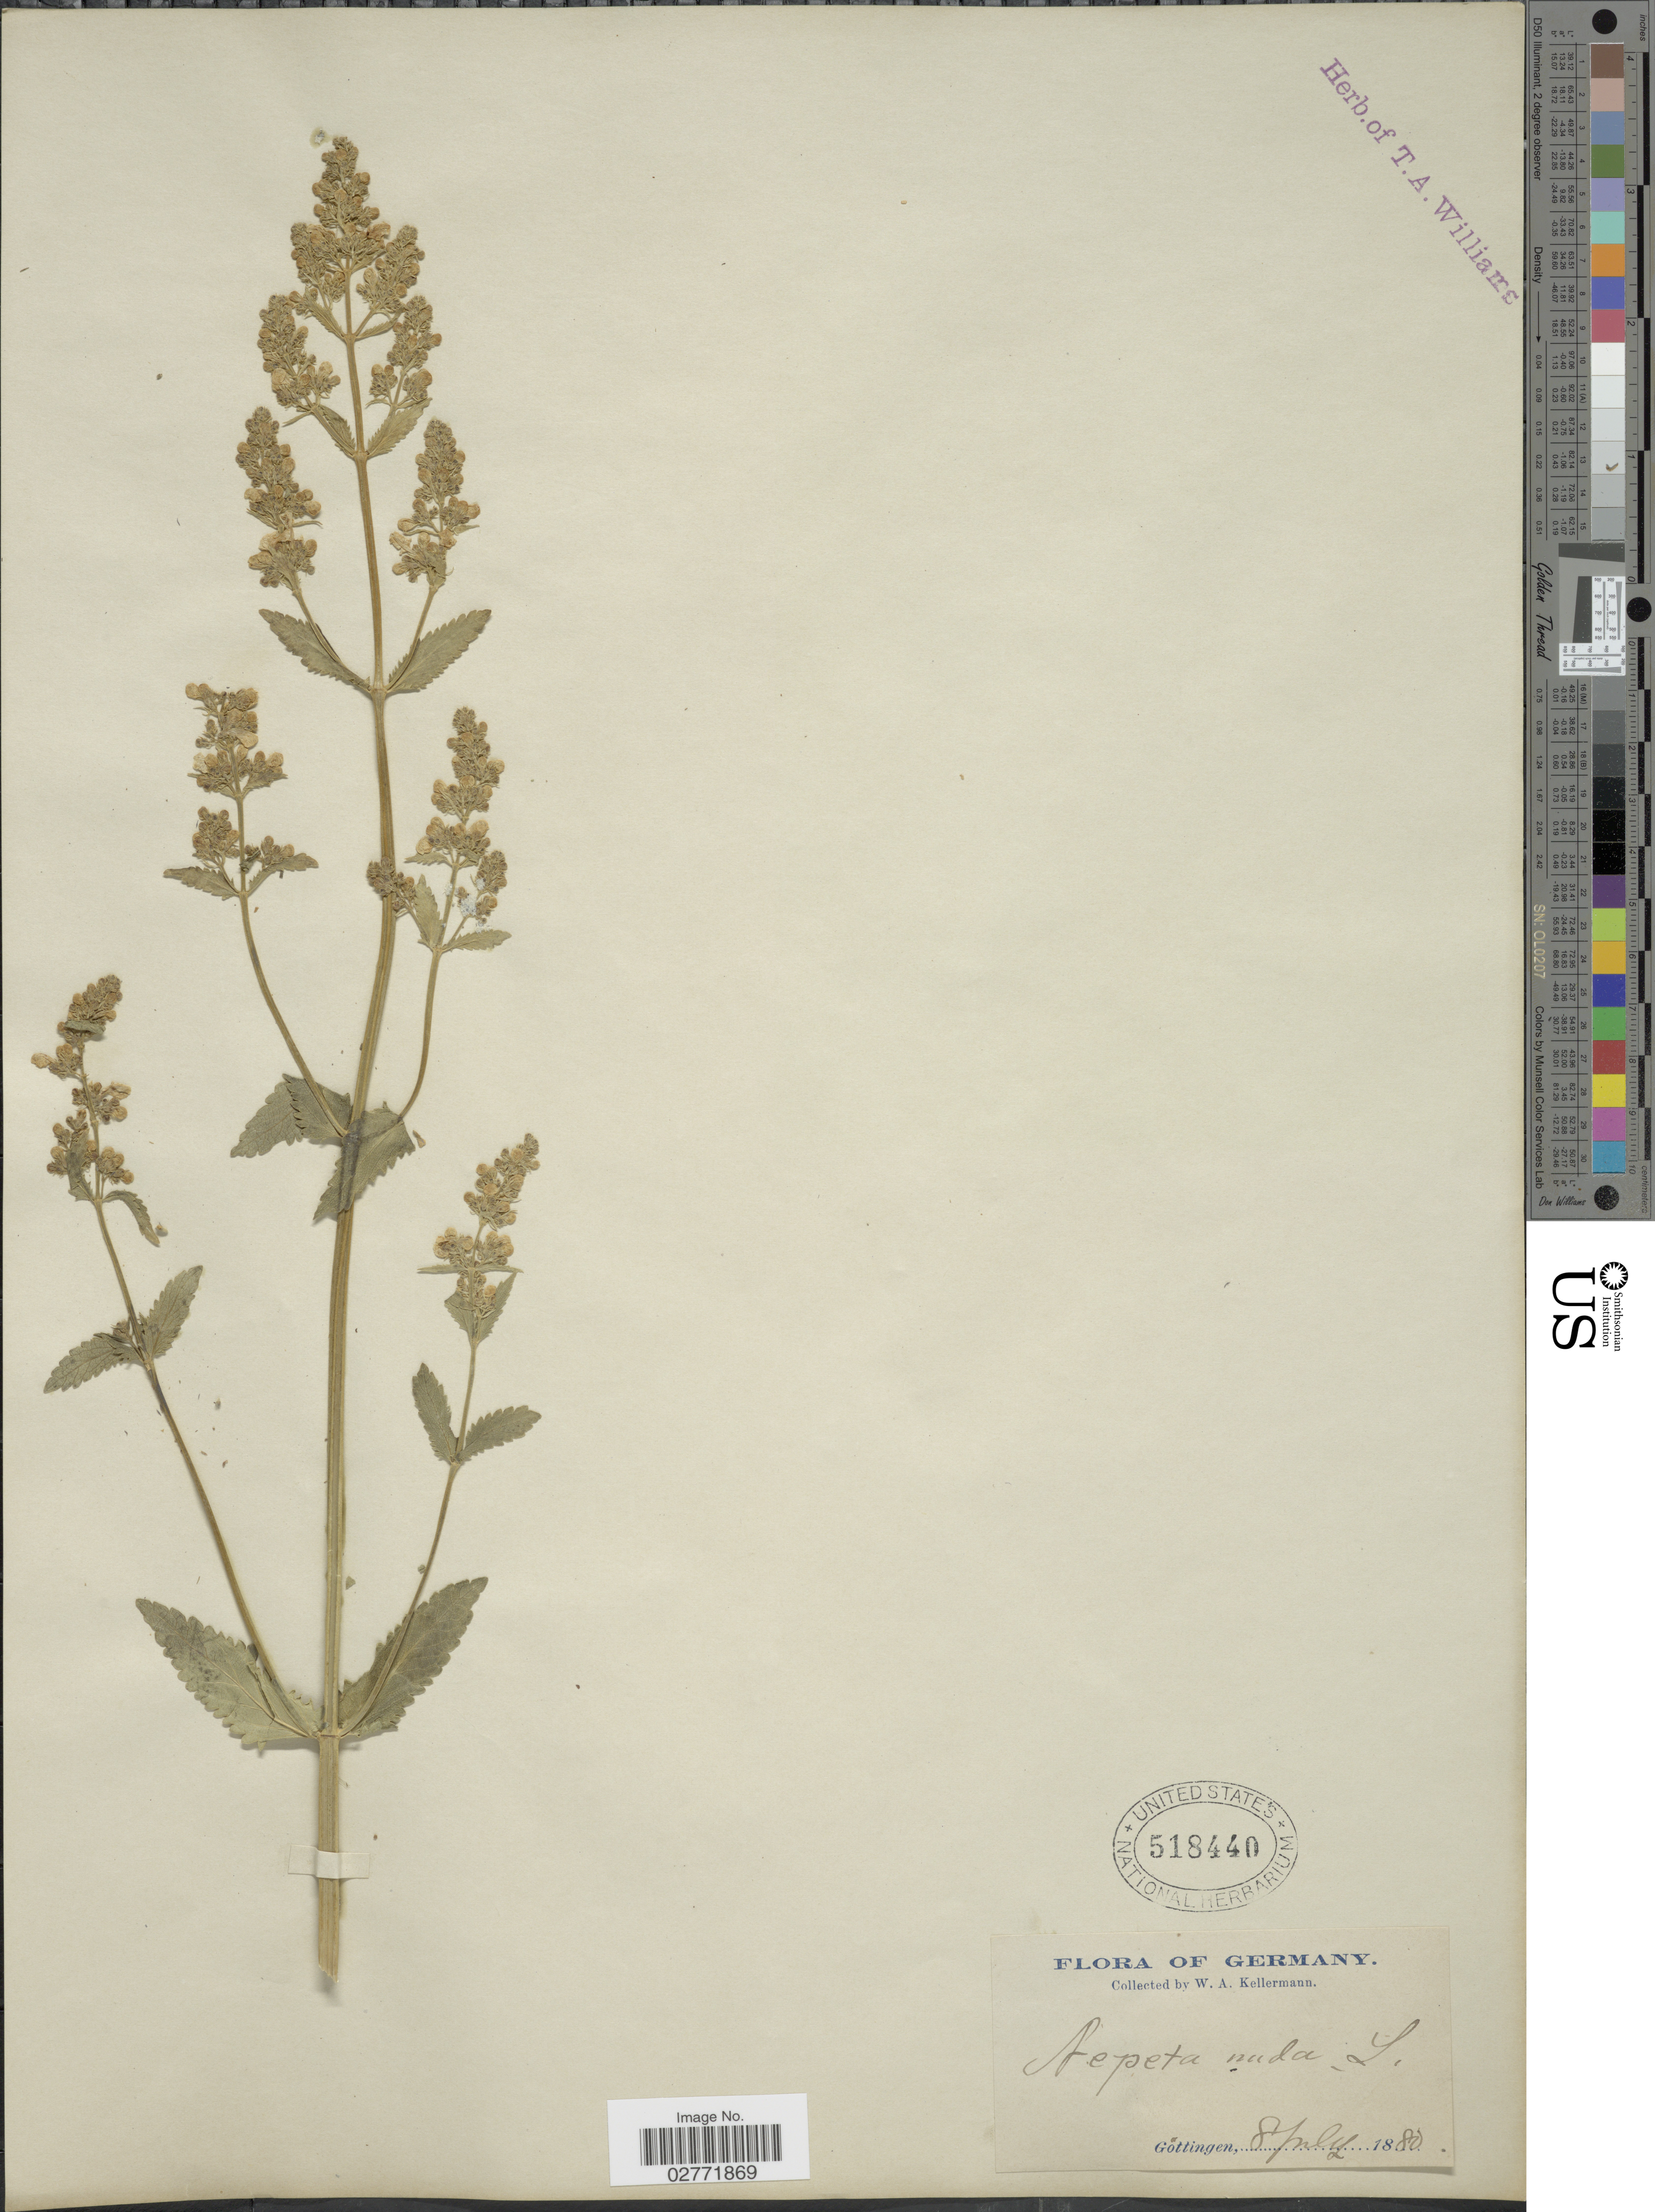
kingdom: Plantae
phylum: Tracheophyta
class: Magnoliopsida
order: Lamiales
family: Lamiaceae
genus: Nepeta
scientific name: Nepeta nuda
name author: L.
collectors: W. Kellerman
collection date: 1880-07-08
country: Germany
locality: Gottingen.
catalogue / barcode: US 518440